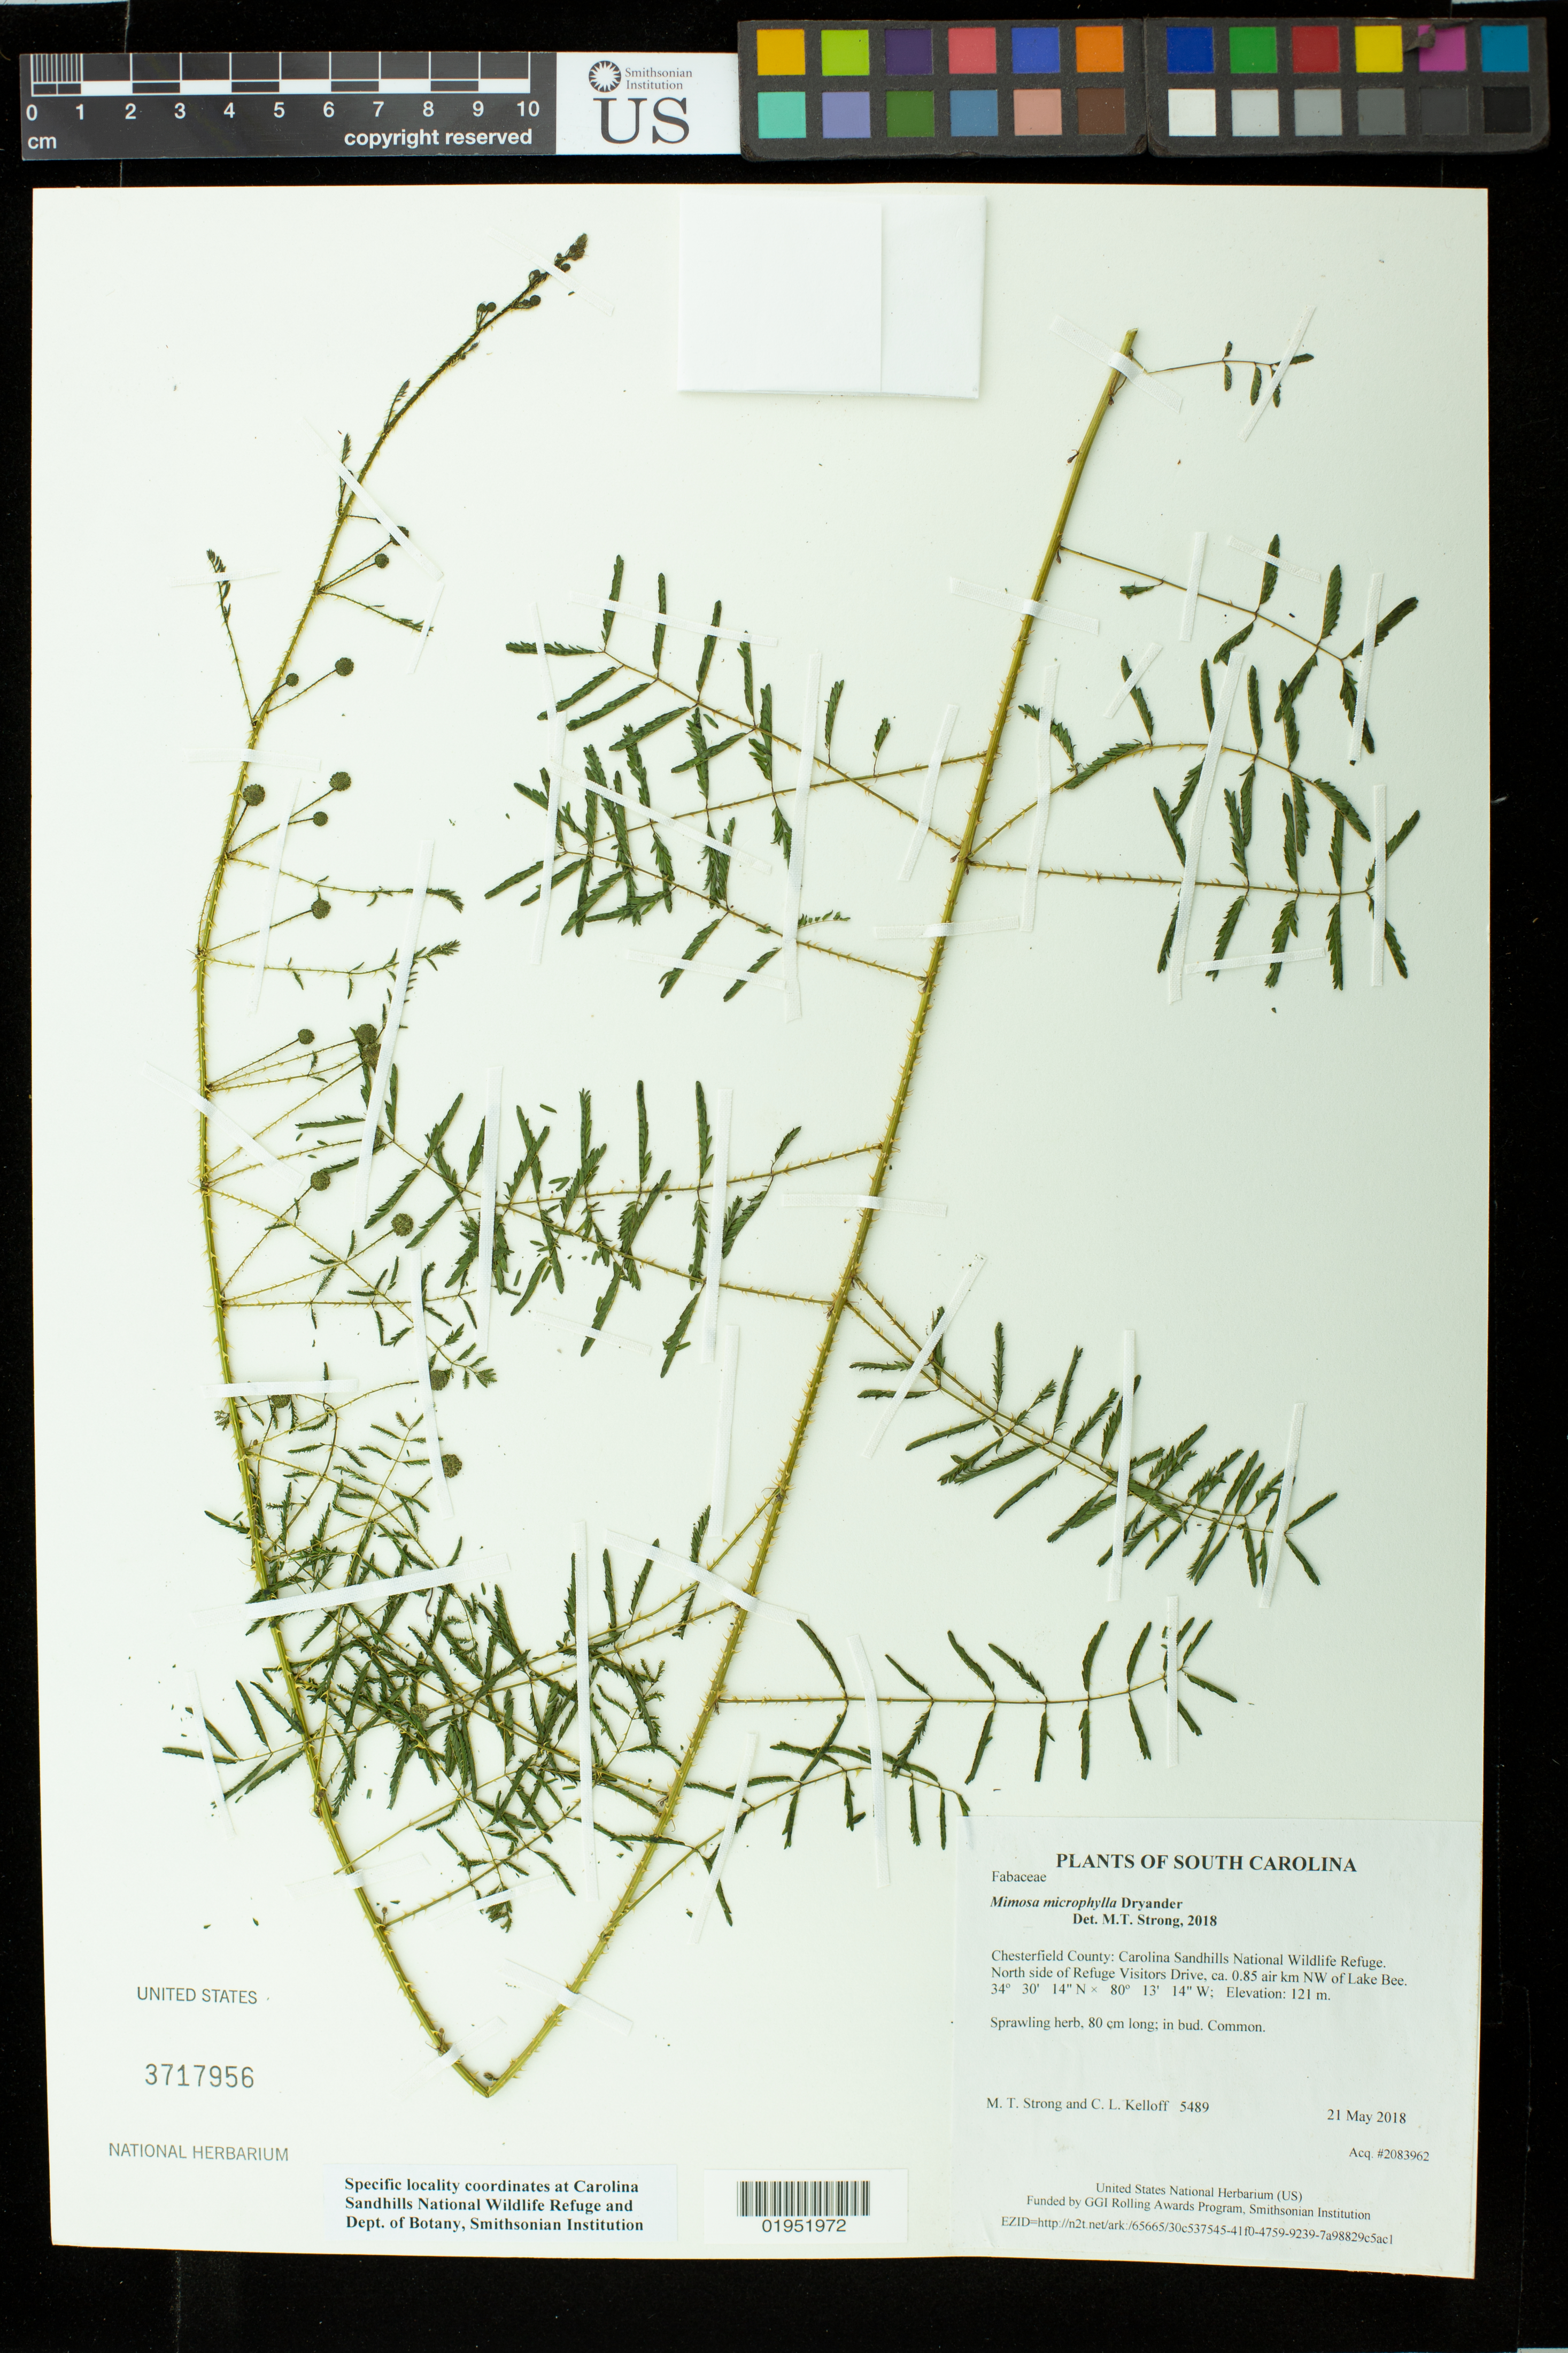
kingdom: Plantae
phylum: Tracheophyta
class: Magnoliopsida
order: Fabales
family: Fabaceae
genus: Mimosa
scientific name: Mimosa microphylla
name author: Dryand.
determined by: Strong, Mark T., (BOT), Smithsonian Institution - National Museum of Natural History (UNITED STATES)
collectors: M. T. Strong & C. L. Kelloff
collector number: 5489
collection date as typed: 21 May 2018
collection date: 2018-05-21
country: United States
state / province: South Carolina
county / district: Chesterfield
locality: Carolina Sandhills National Wildlife Refuge. North side of Refuge Visitor Drive, ca. 0.85 air km NW of Lake Bee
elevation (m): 121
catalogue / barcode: US 3717956